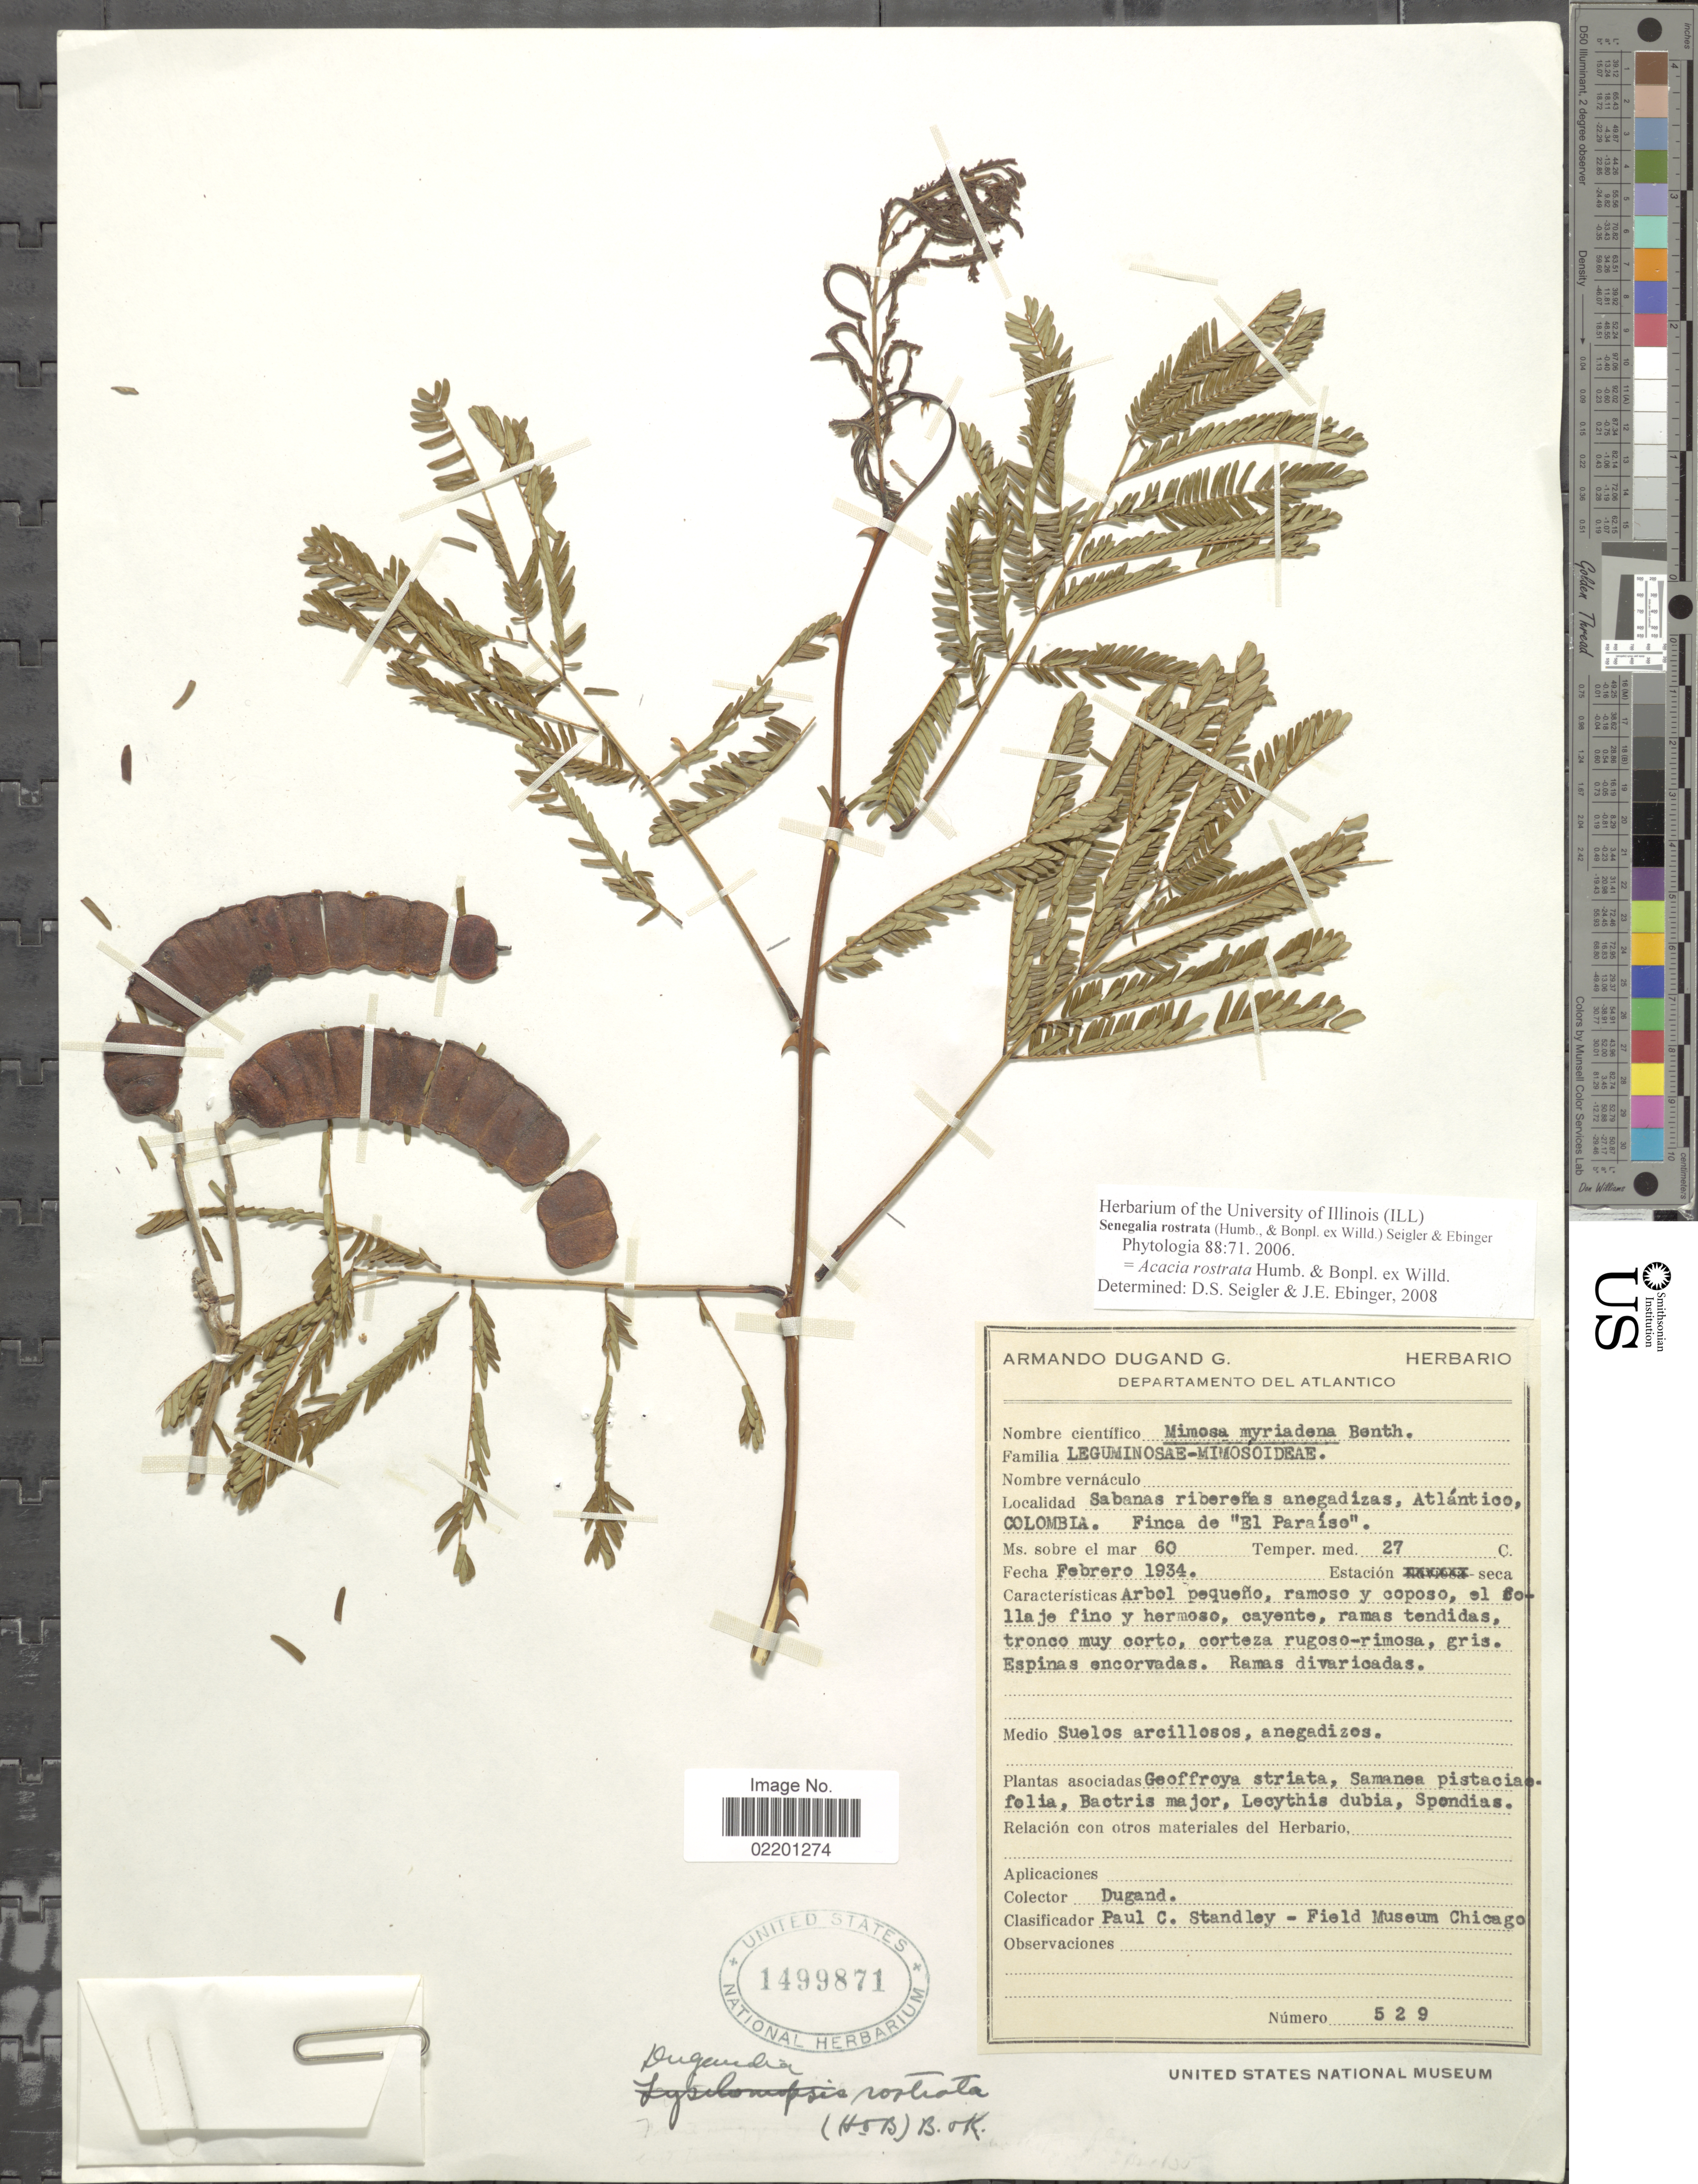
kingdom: Plantae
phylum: Tracheophyta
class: Magnoliopsida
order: Fabales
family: Fabaceae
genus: Senegalia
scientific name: Senegalia rostrata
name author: (Humb. ex Willd.) Seigler & Ebinger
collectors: A. Dugand G.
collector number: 529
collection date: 1934-02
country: Colombia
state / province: Atlántico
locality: Sabanas riberenas anegadizas, Atlantico, Colombia, Finca de " EL Paraiso"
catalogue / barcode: US 1499871